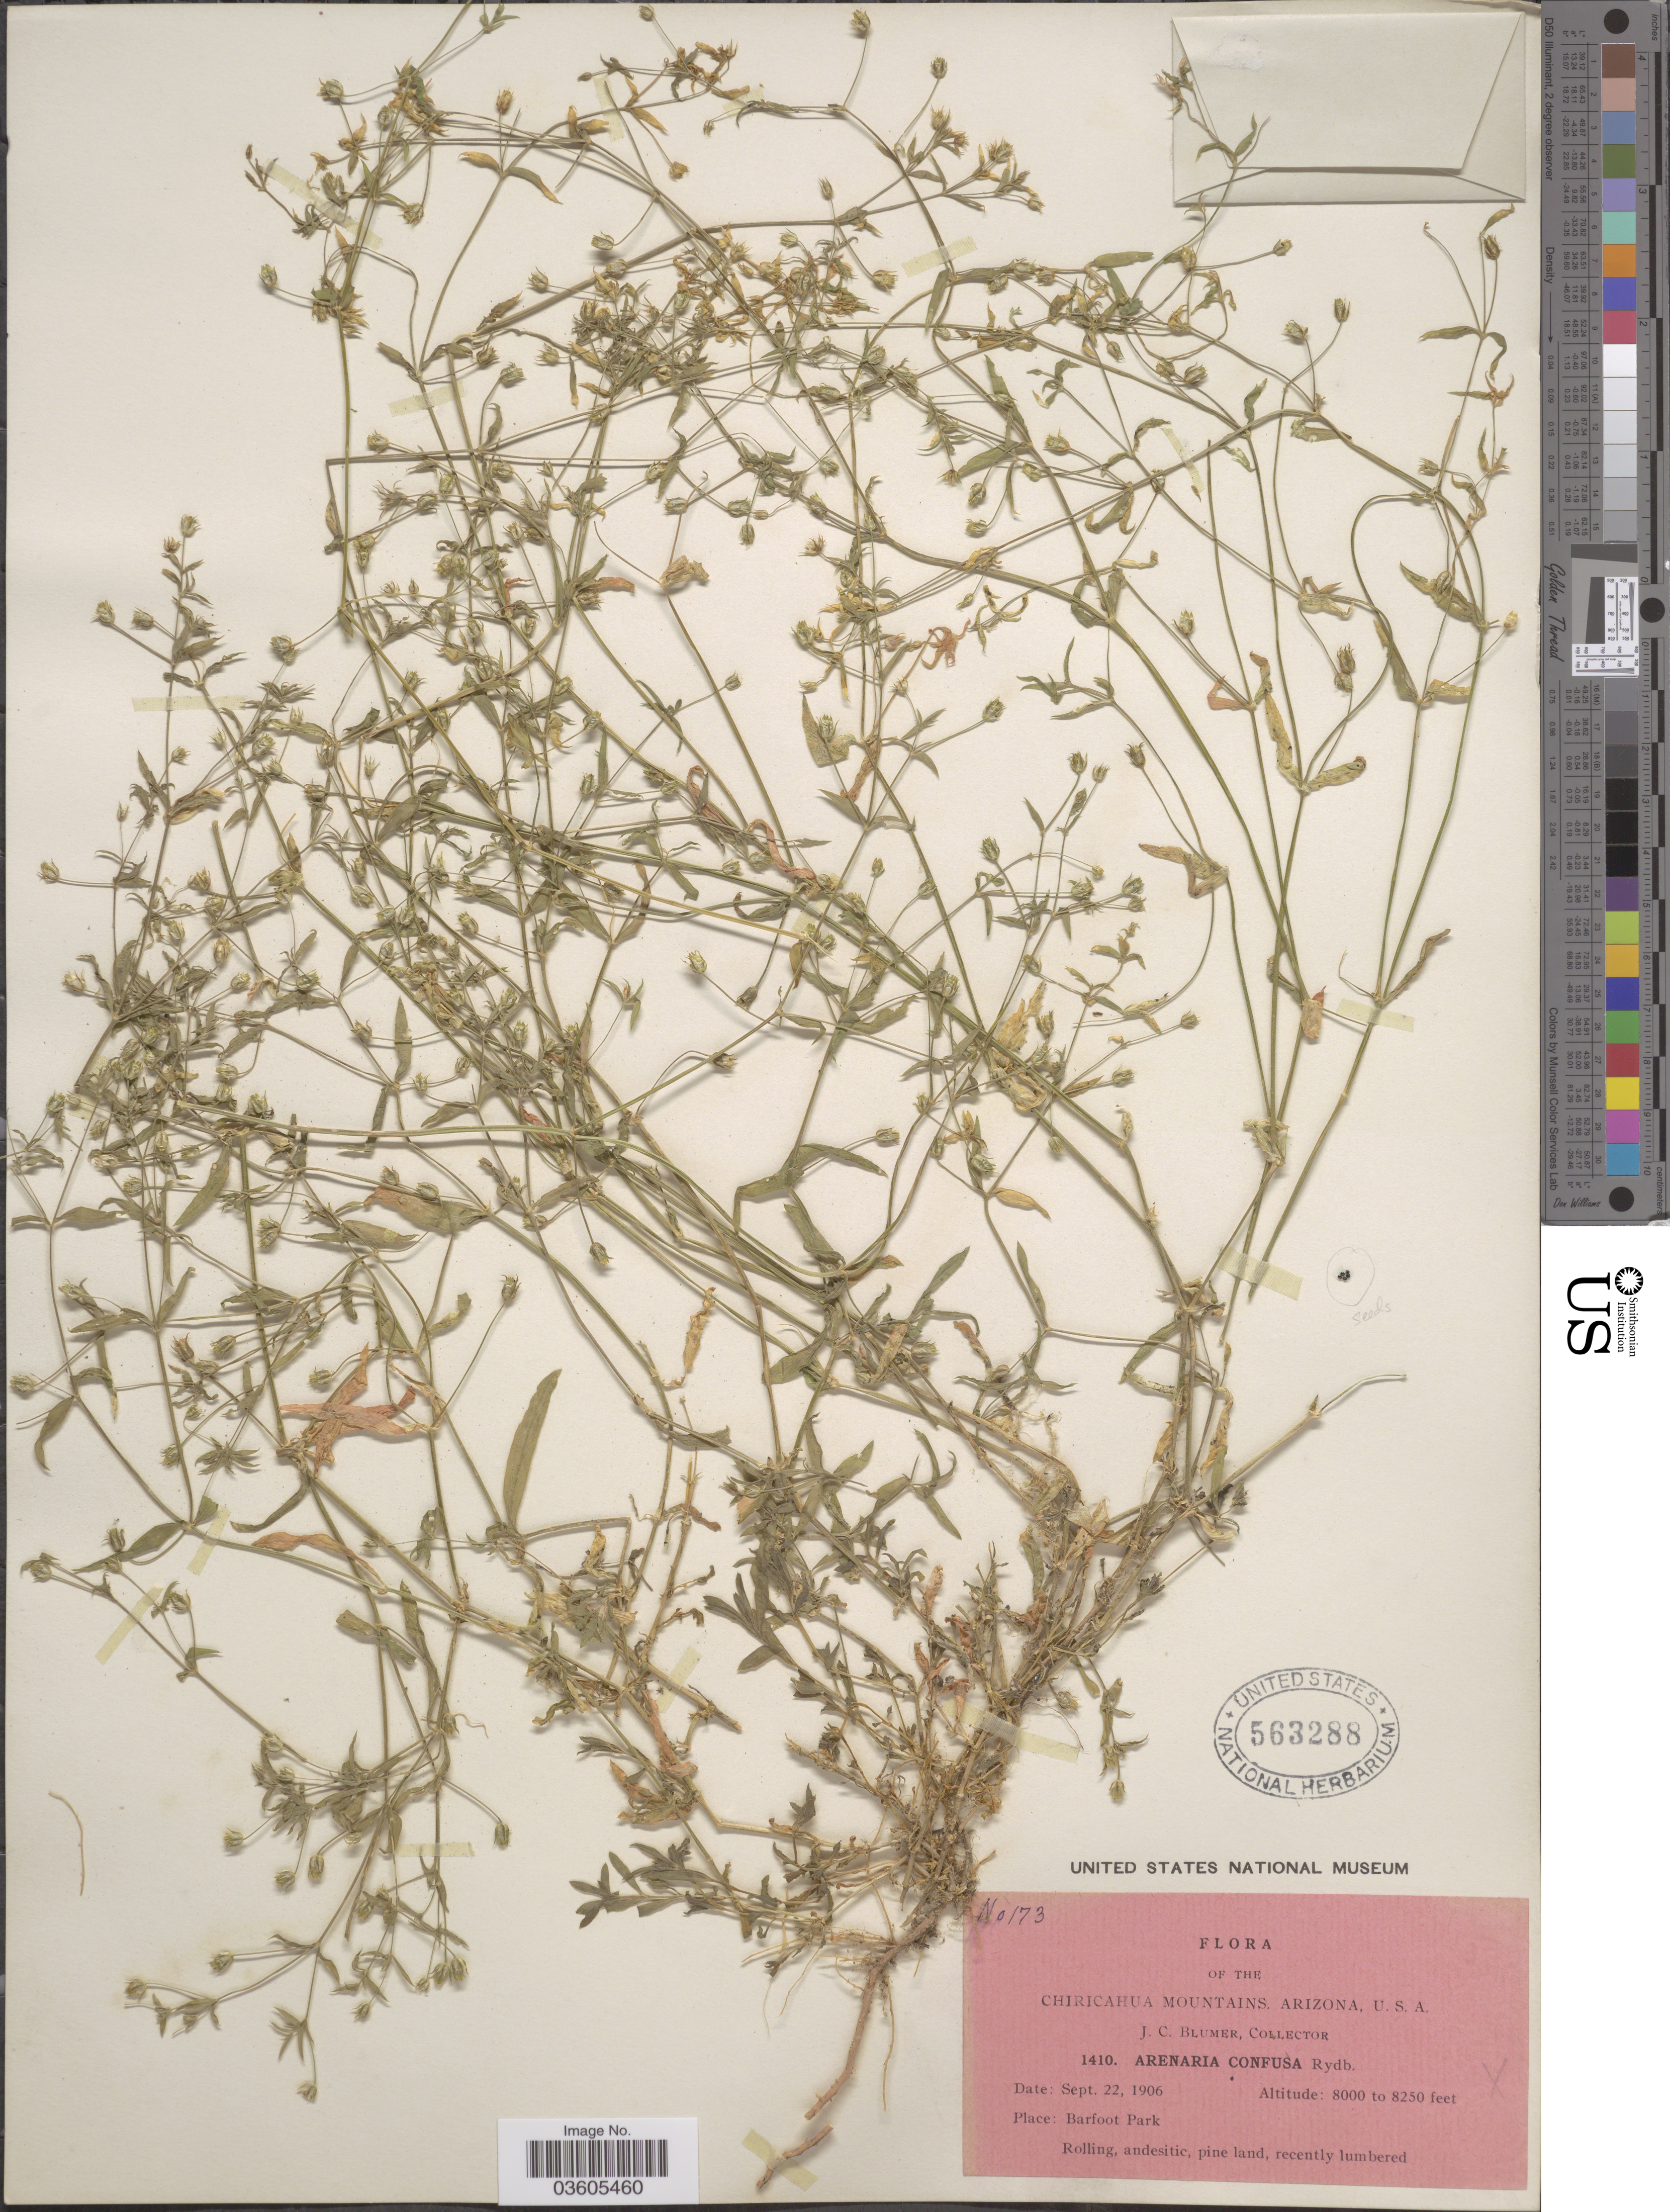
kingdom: Plantae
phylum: Tracheophyta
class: Magnoliopsida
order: Caryophyllales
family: Caryophyllaceae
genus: Arenaria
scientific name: Arenaria confusa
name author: Rydb.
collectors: J. C. Blumer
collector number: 173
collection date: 1906-09-22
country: United States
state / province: Arizona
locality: The Chiricahua Mountains. Barfoot Park.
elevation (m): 2438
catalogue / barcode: US 563288